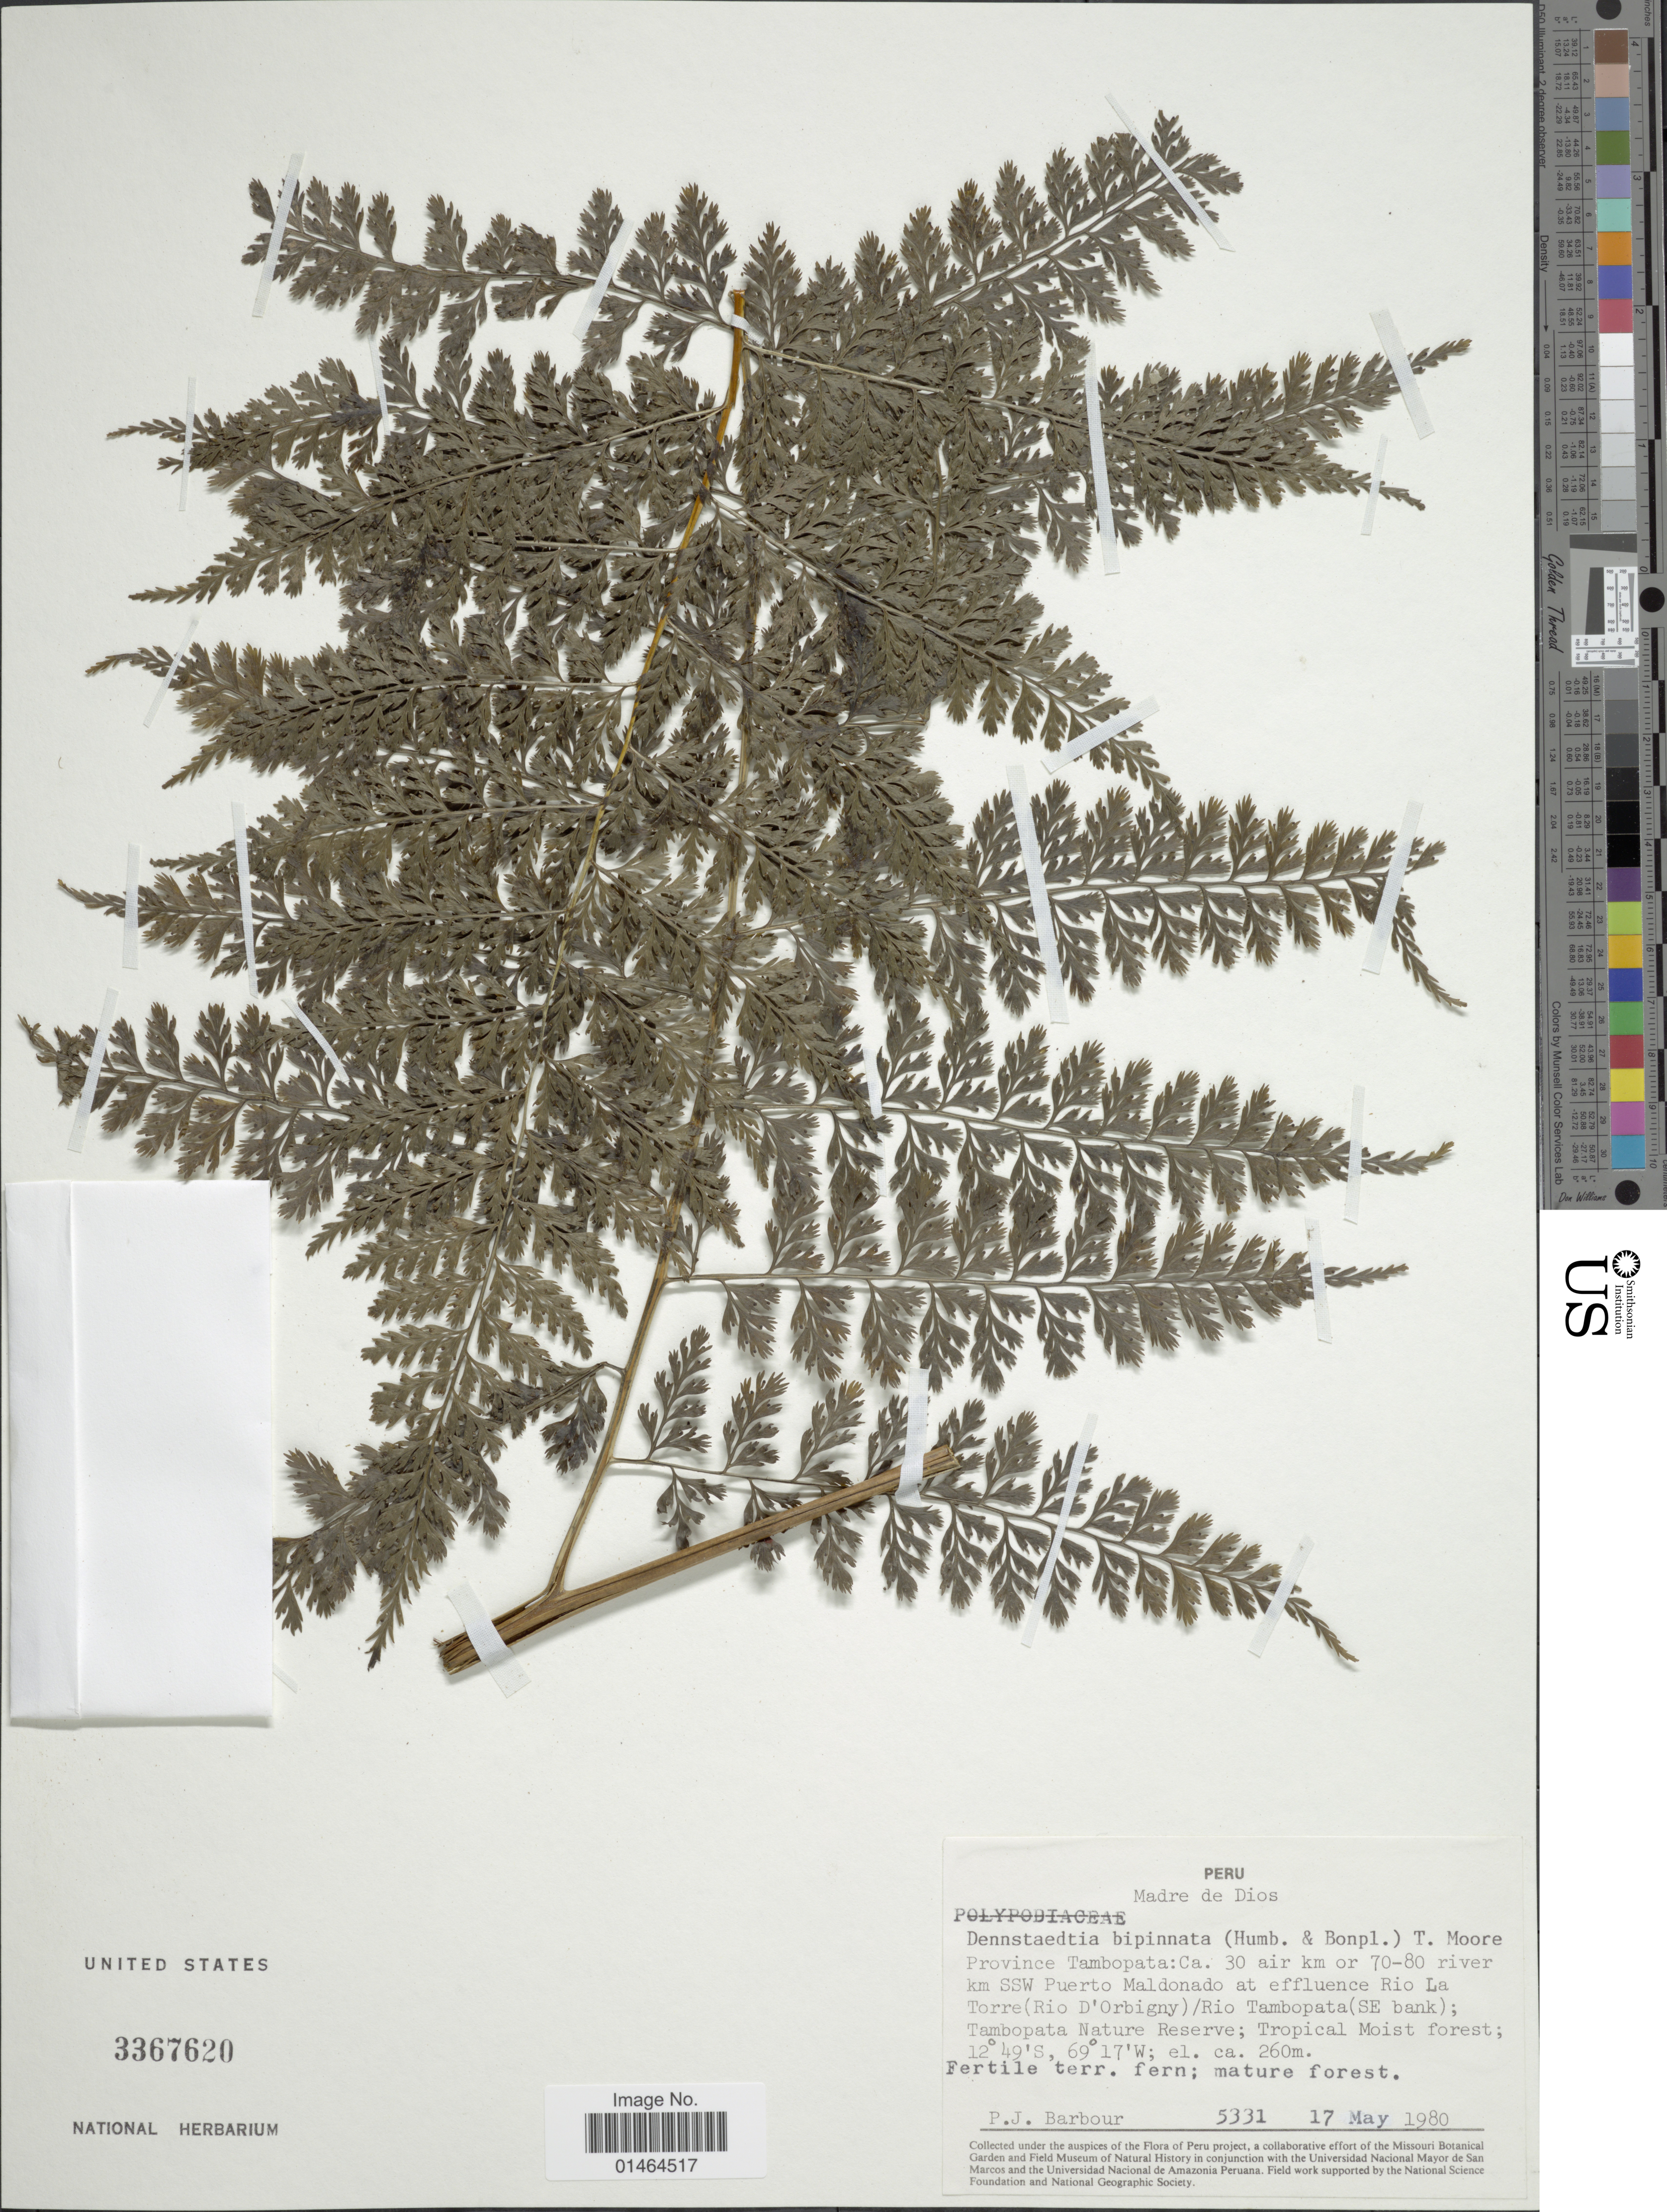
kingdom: Plantae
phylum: Tracheophyta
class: Polypodiopsida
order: Polypodiales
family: Dennstaedtiaceae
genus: Dennstaedtia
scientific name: Dennstaedtia bipinnata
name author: (Cav.) Maxon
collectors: P. Barbour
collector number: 5331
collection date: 1980-05-17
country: Peru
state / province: Madre de Dios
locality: Province Tambopata: Ca. 30 air km or 70-80 river km SSW Puerto Maldonado at effluence Rio La Torre (Rio D'Orbigny)/ Rio Tambopata (SE bank); Tambopata Nature Reserve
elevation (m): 260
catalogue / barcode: US 3367620